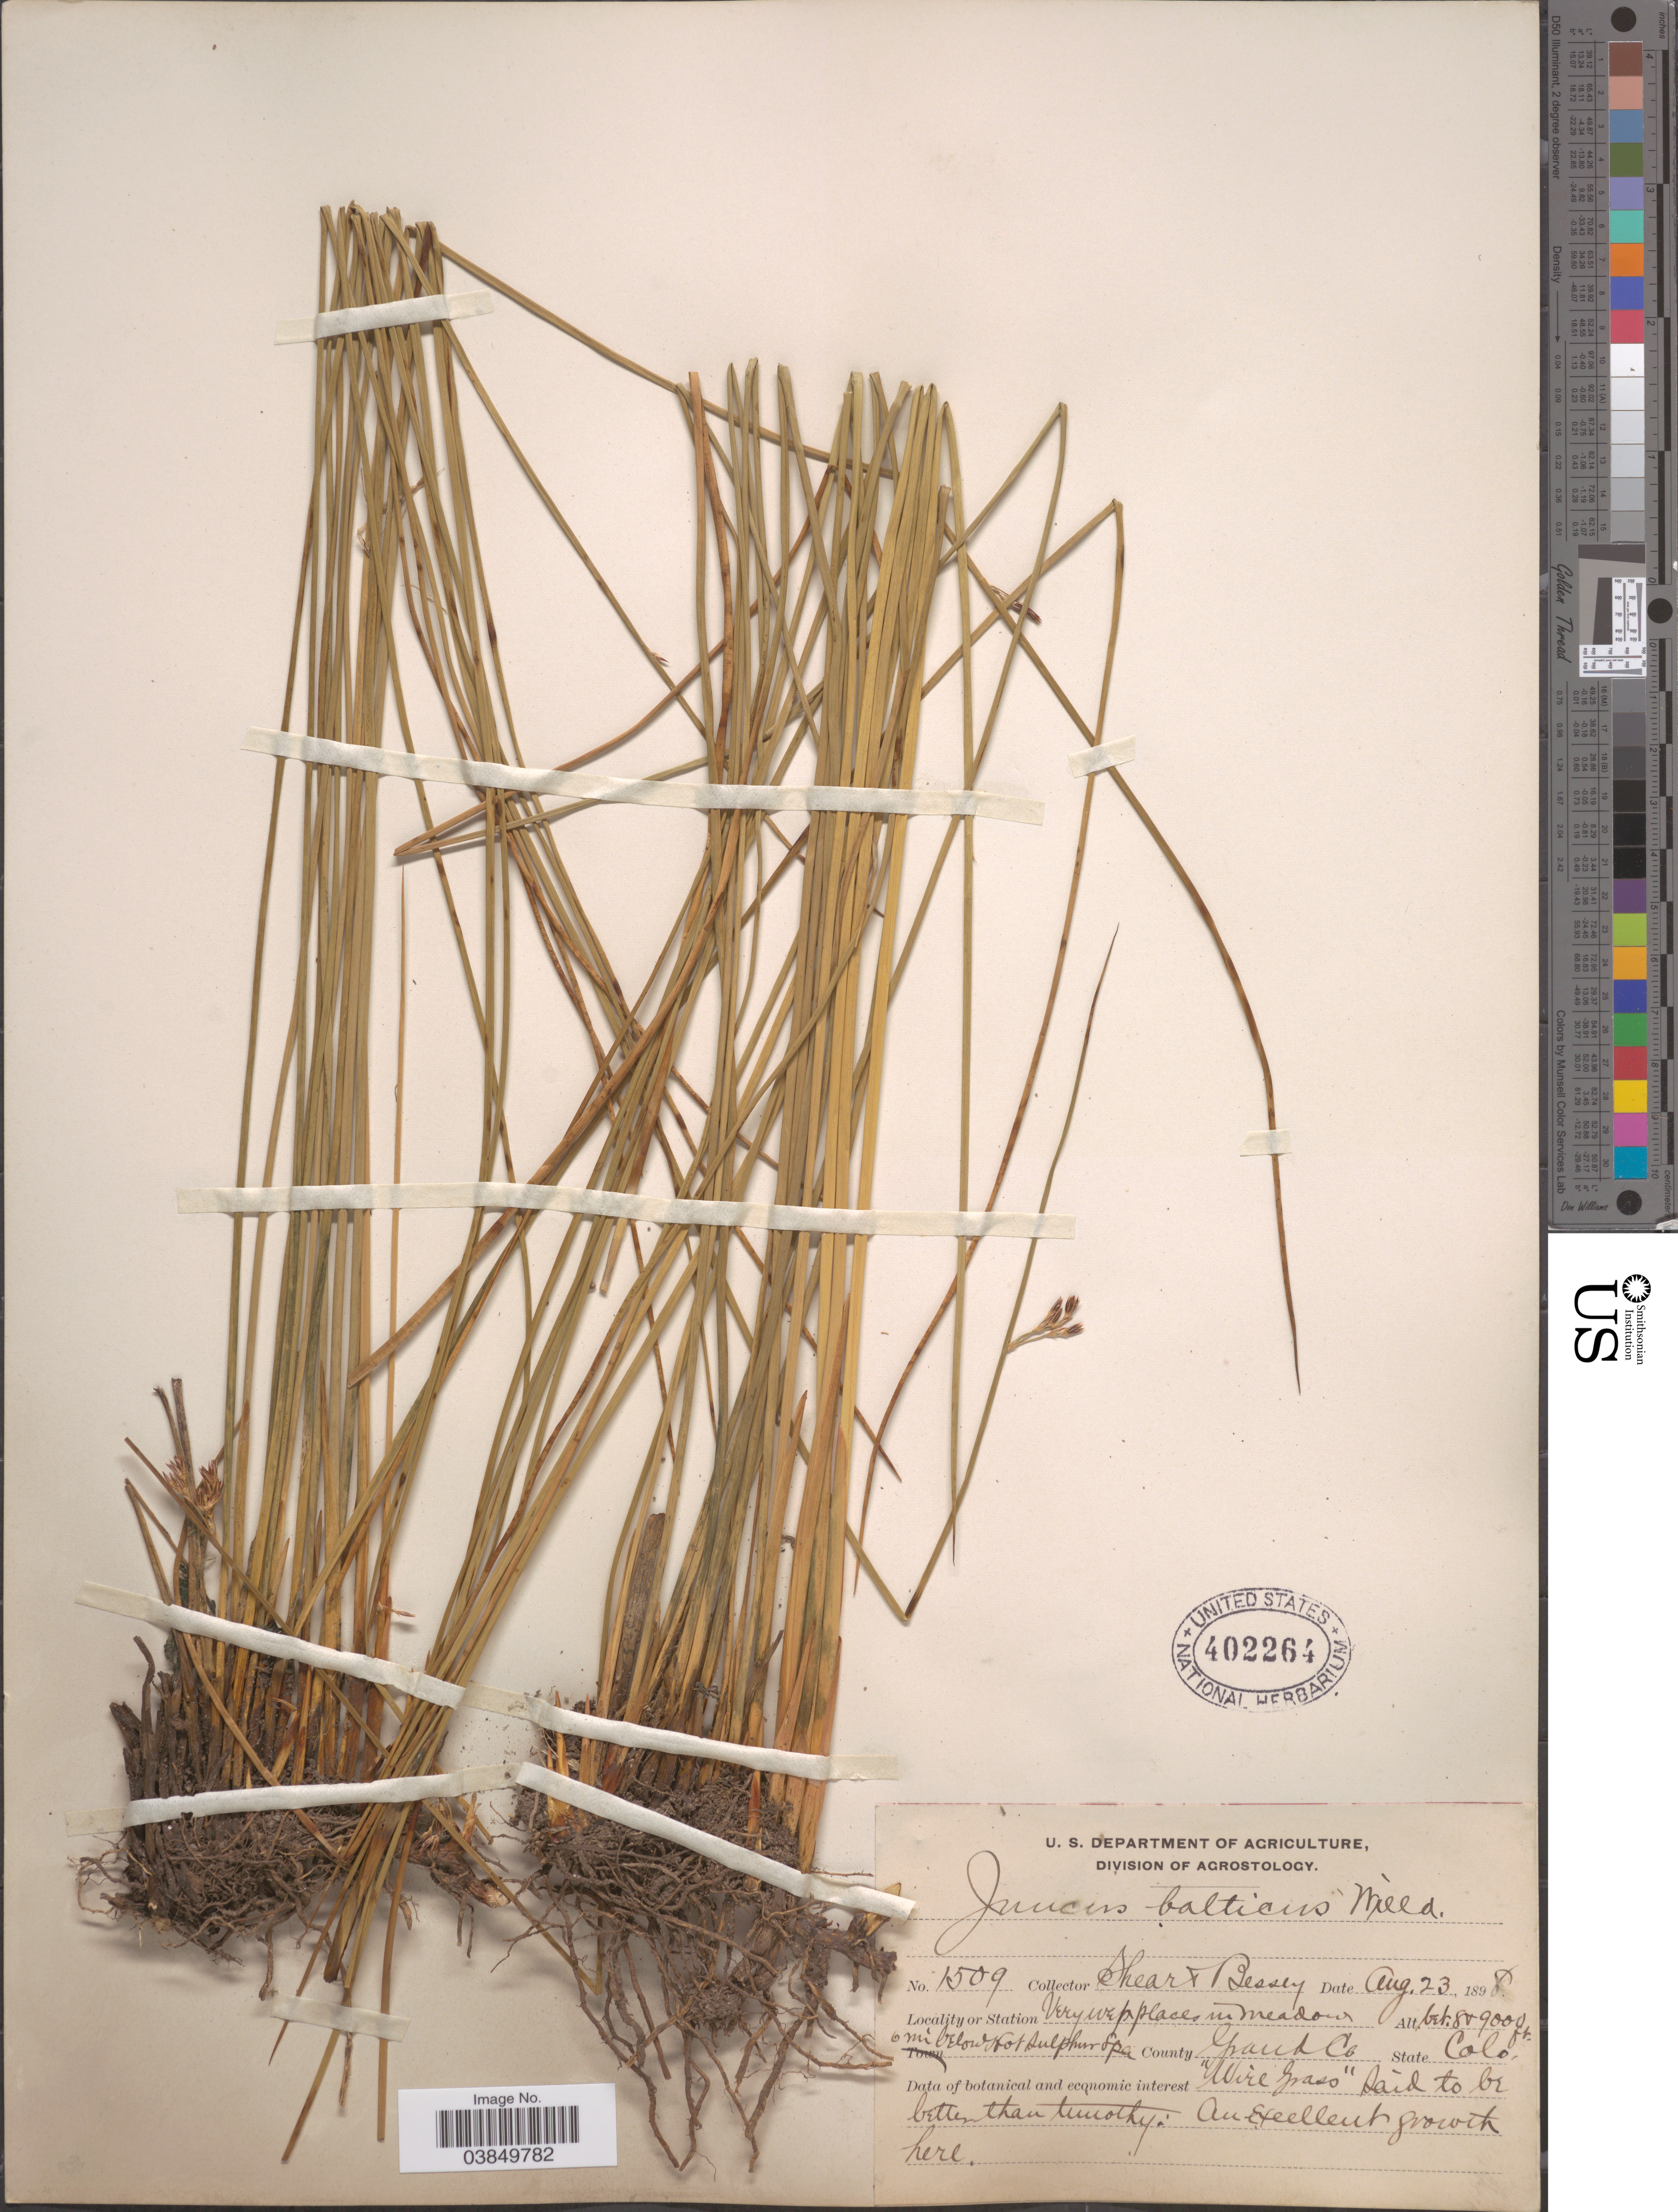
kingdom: Plantae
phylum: Tracheophyta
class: Liliopsida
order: Poales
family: Juncaceae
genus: Juncus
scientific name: Juncus balticus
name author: Willd.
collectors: -- Shear & -. Bessey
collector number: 1509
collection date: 1898-08-23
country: United States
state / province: Colorado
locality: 6 miles below Hot Sulphur Spa. County Grand Co.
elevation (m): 2438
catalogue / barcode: US 402264